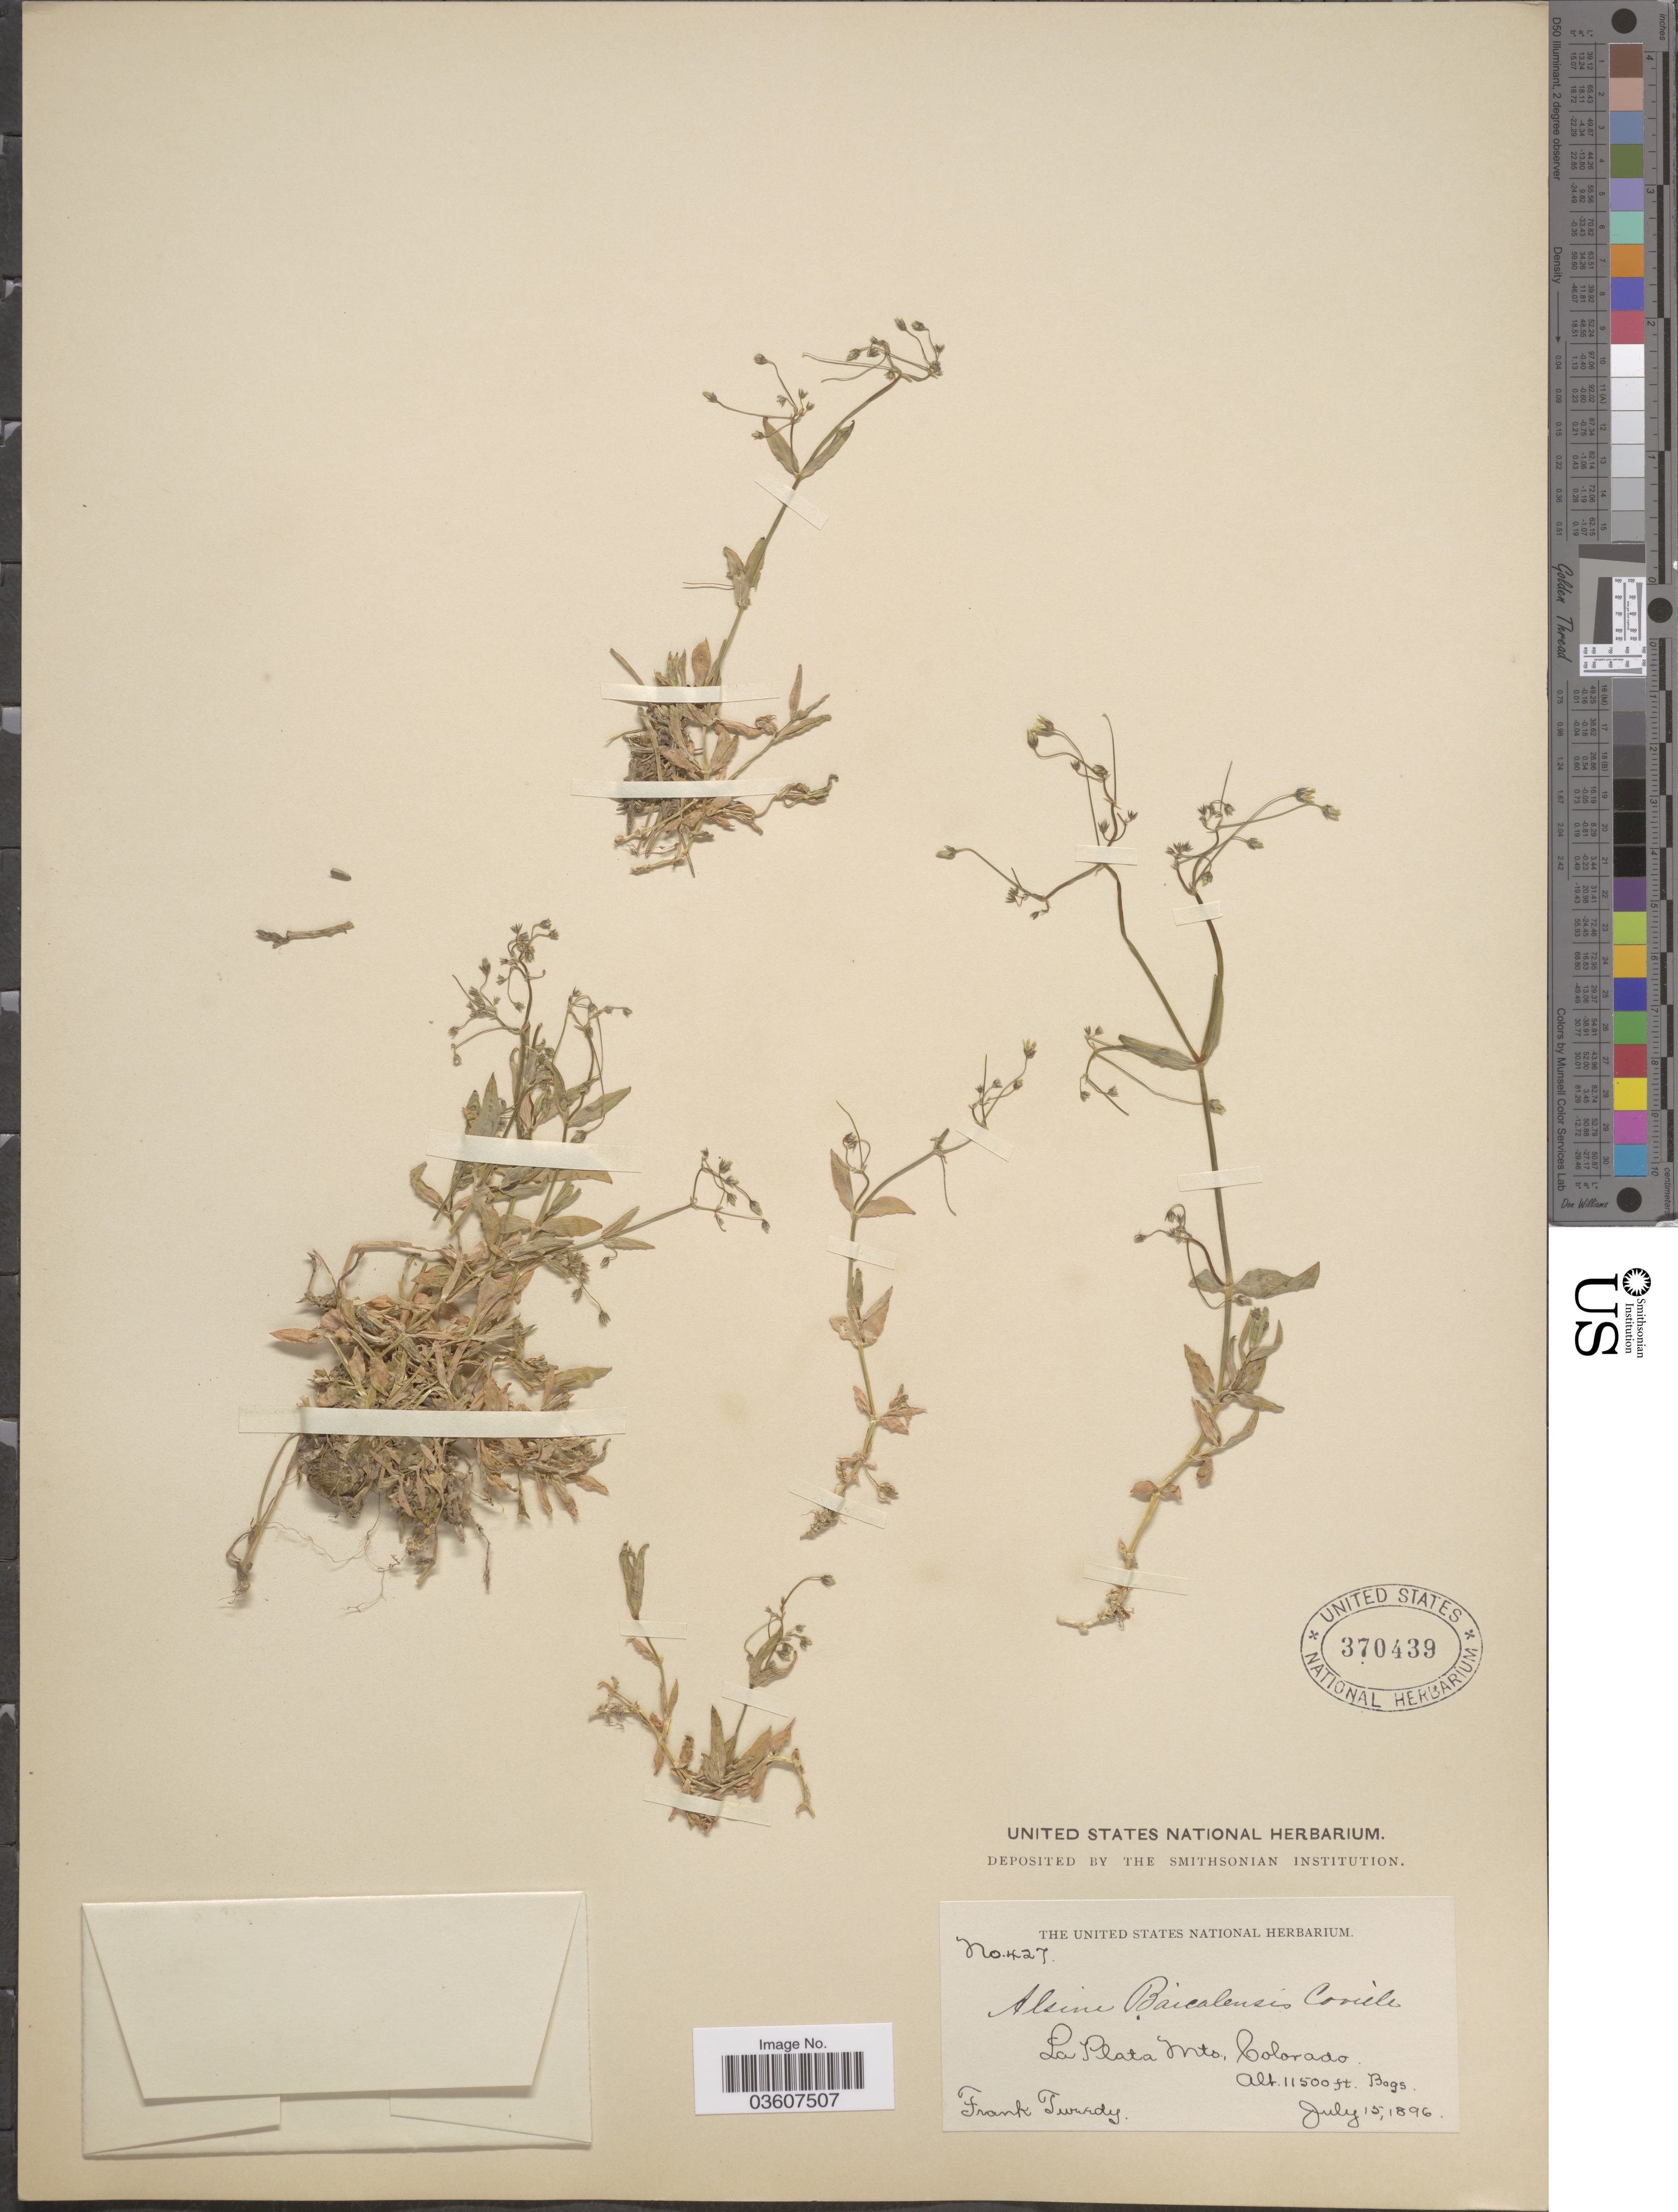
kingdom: Plantae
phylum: Tracheophyta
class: Magnoliopsida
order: Caryophyllales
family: Caryophyllaceae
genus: Stellaria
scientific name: Stellaria umbellata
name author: Turcz.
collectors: F. Tweedy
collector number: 427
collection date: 1896-07-15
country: United States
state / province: Colorado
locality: La Plata Mts., Colorado.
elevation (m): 3505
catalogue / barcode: US 370439